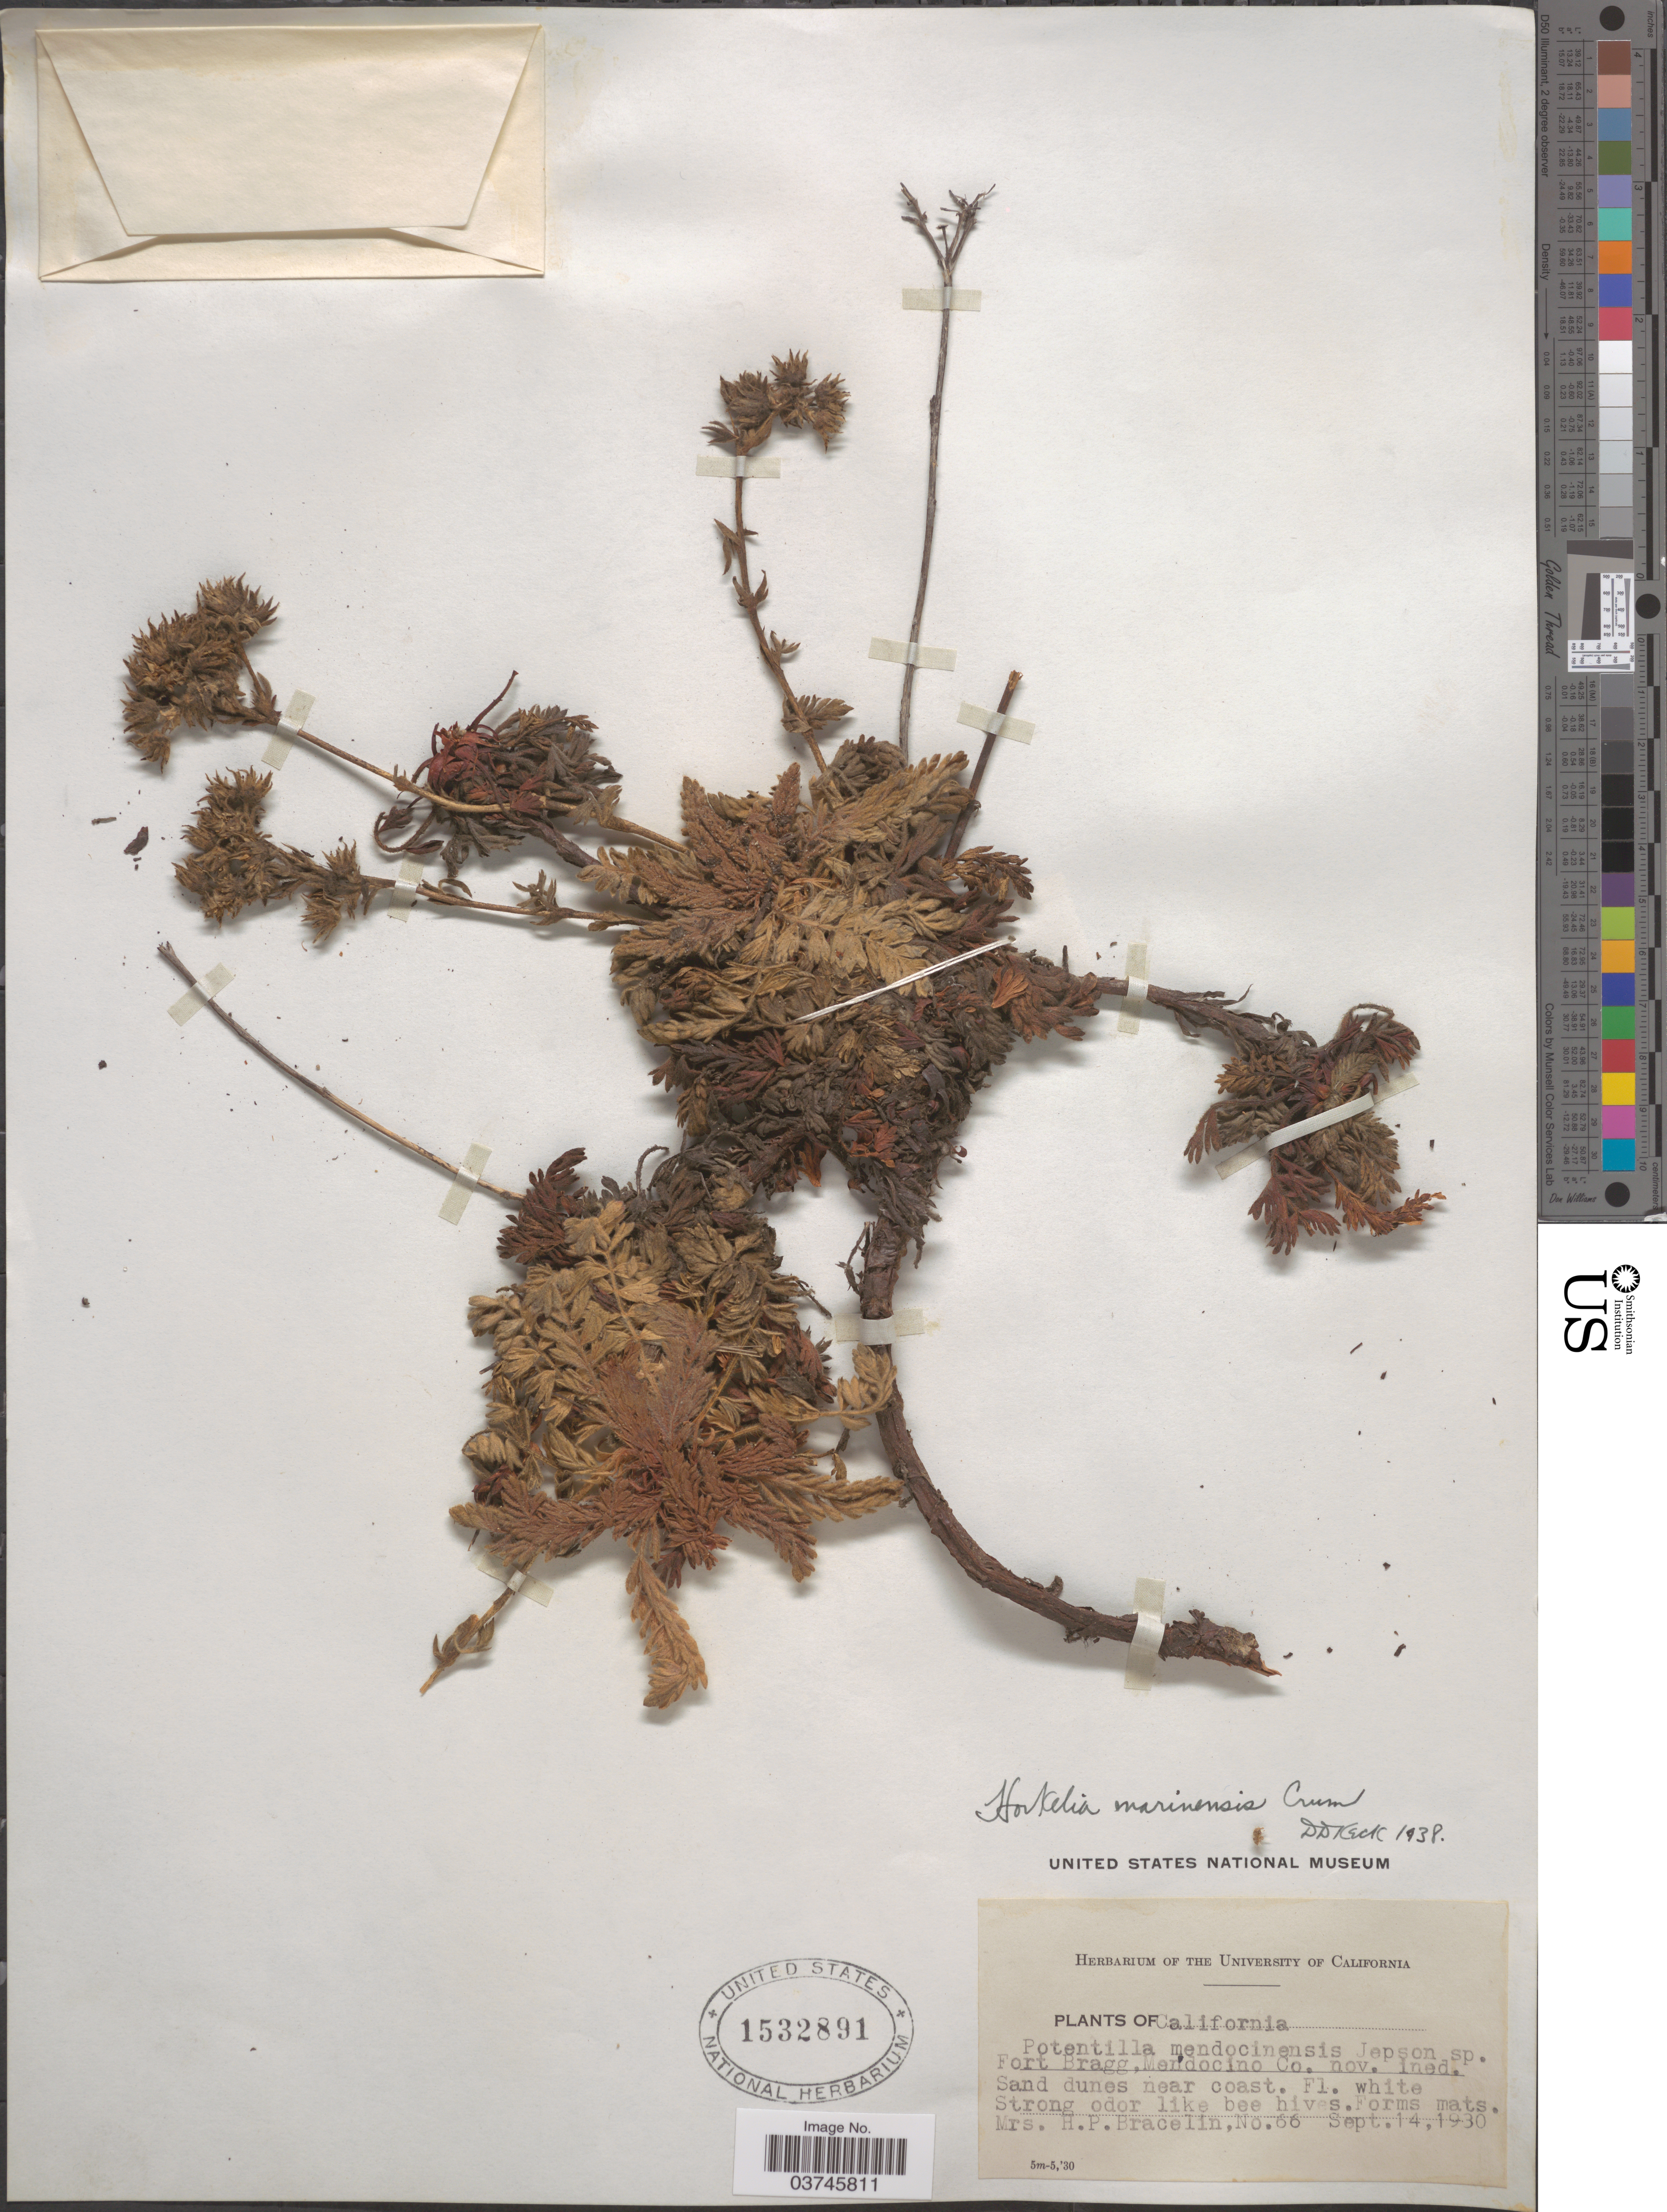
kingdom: Plantae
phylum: Tracheophyta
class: Magnoliopsida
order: Rosales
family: Rosaceae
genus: Potentilla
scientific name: Potentilla marinensis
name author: (Elmer) J.T. Howell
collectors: H. Bracelin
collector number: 66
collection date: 1930-09-14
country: United States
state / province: California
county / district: Mendocino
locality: Fort Bragg, Mendocino Co. Sand dunes near coast.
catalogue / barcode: US 1532891